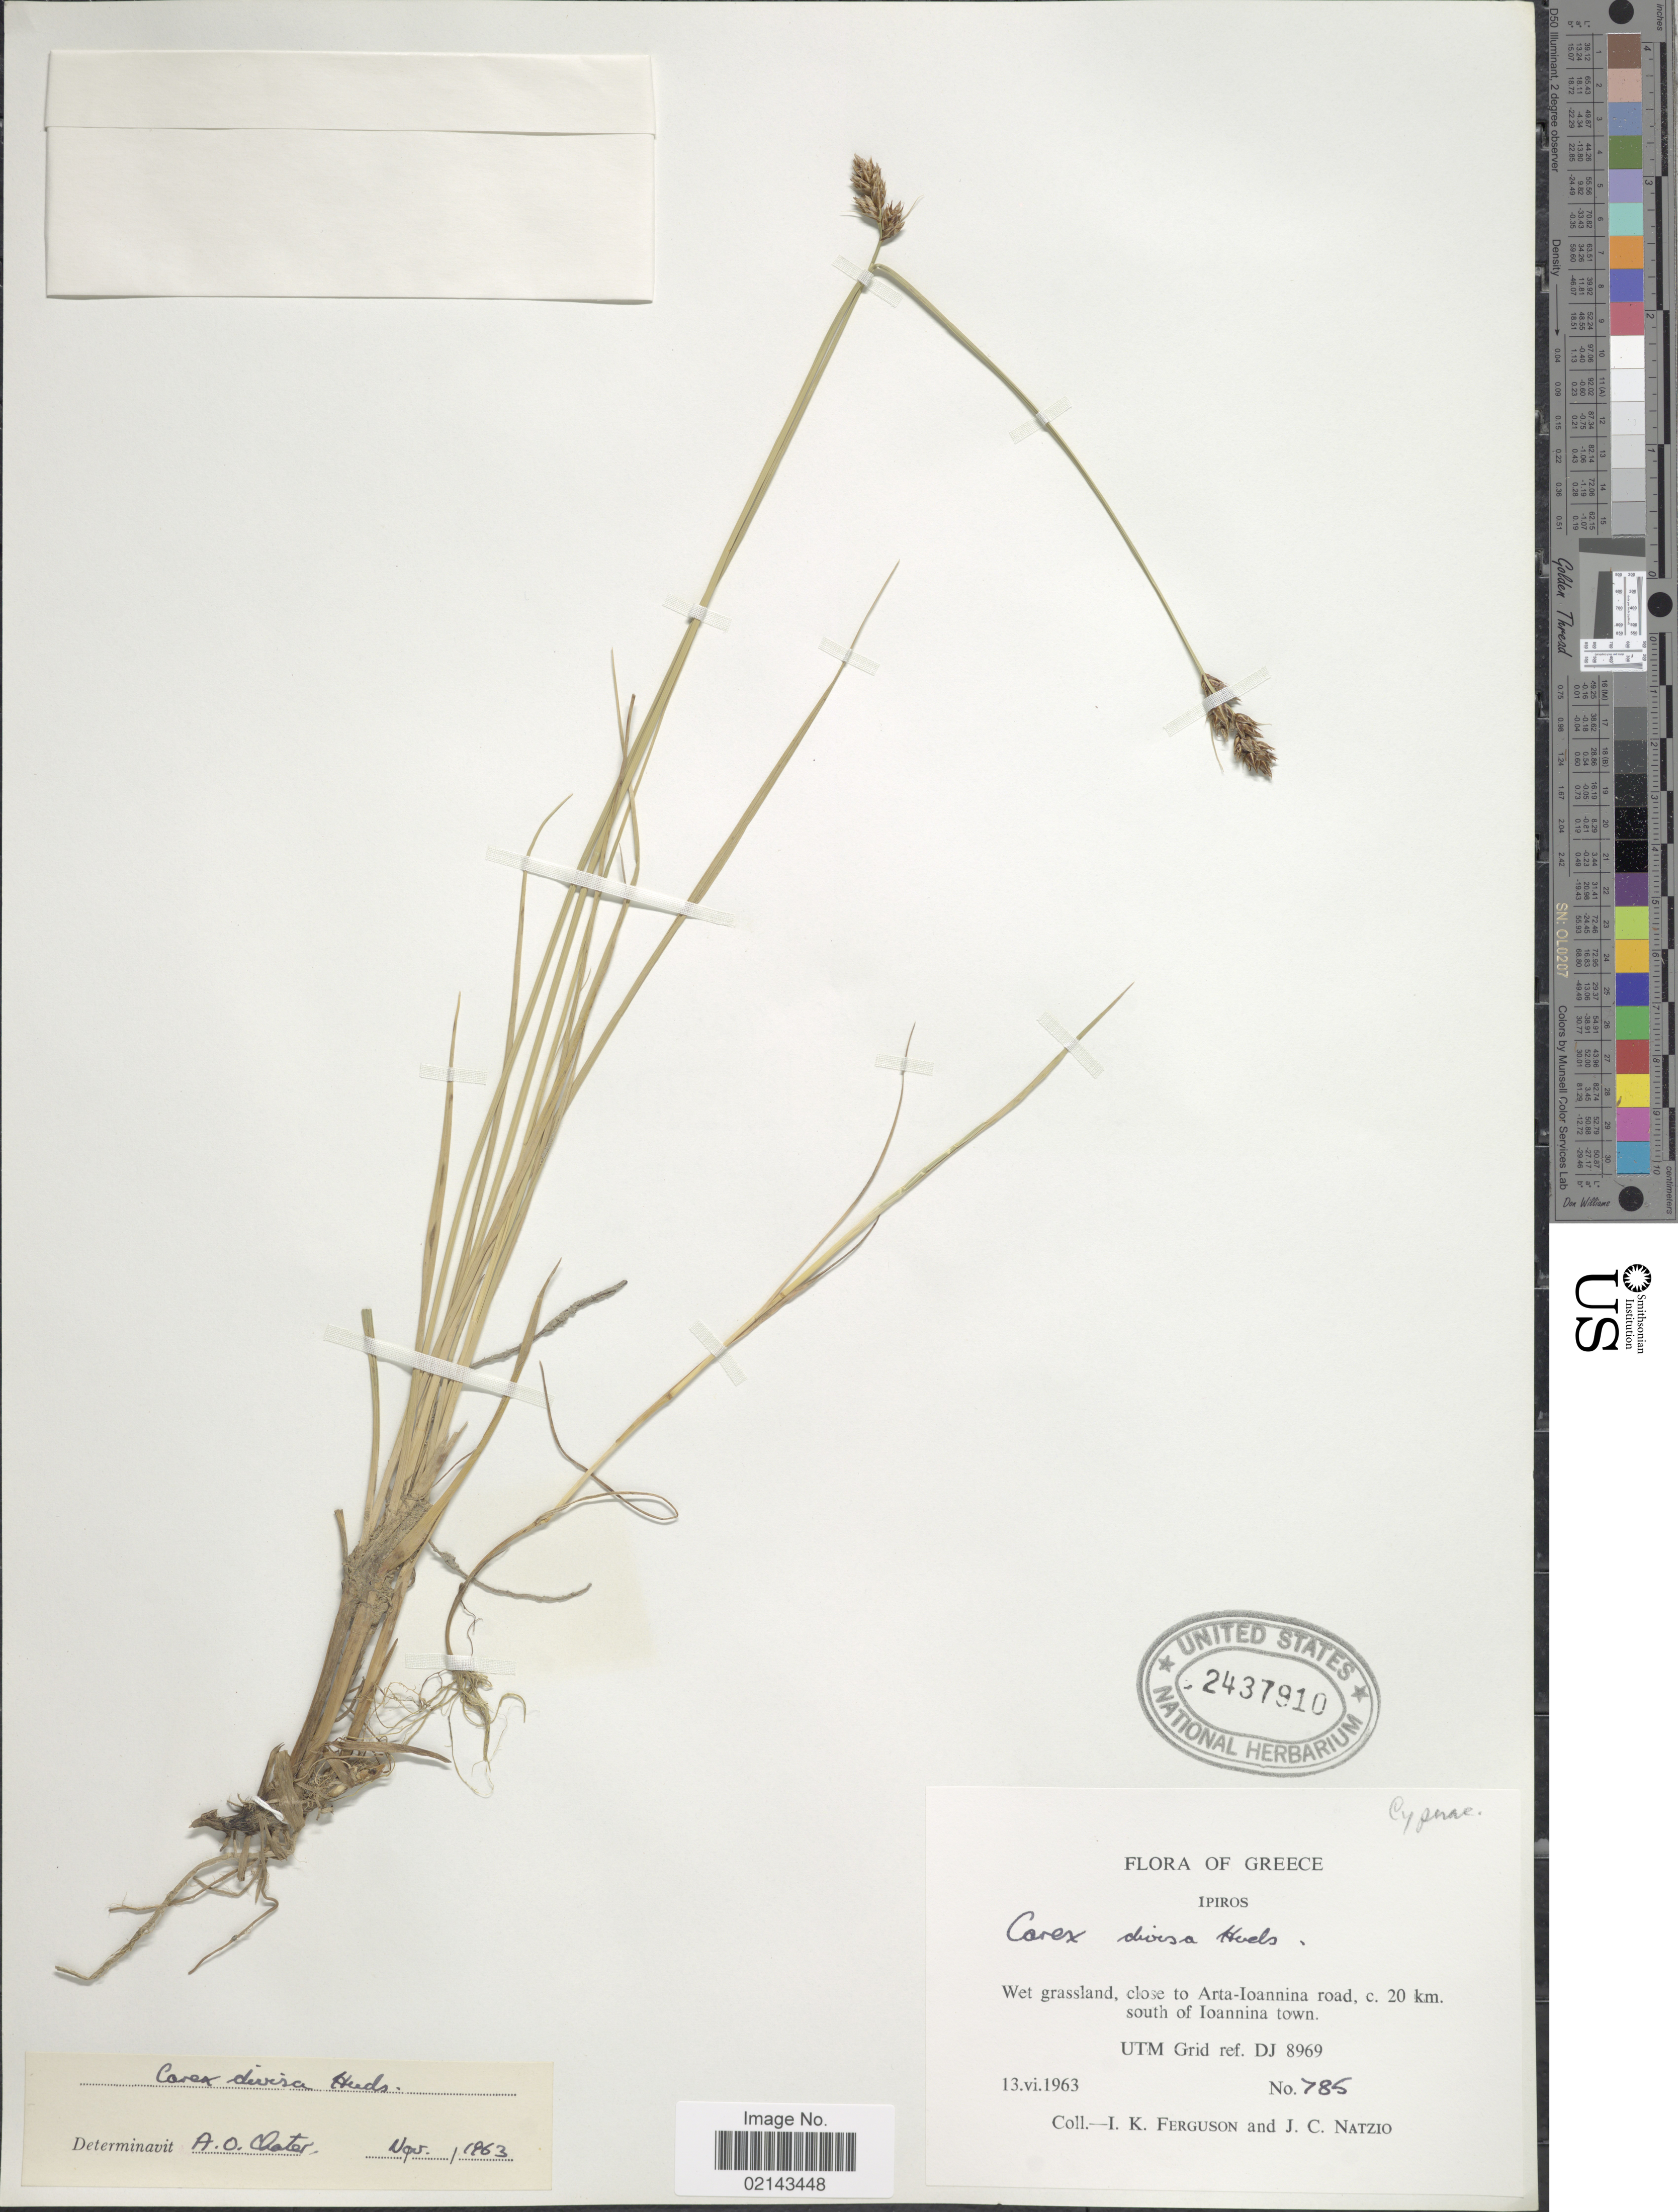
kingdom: Plantae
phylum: Tracheophyta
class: Liliopsida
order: Poales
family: Cyperaceae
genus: Carex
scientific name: Carex divisa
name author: Huds.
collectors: I. K. Ferguson & J. Natzio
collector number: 785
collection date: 1963-06-13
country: Greece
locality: Ipiros. Wet grassland, close to Arta-Ioannina road, c. 20 km. south of Ioannina town. UTM Grid ref. DJ 8969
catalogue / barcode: US 2437910